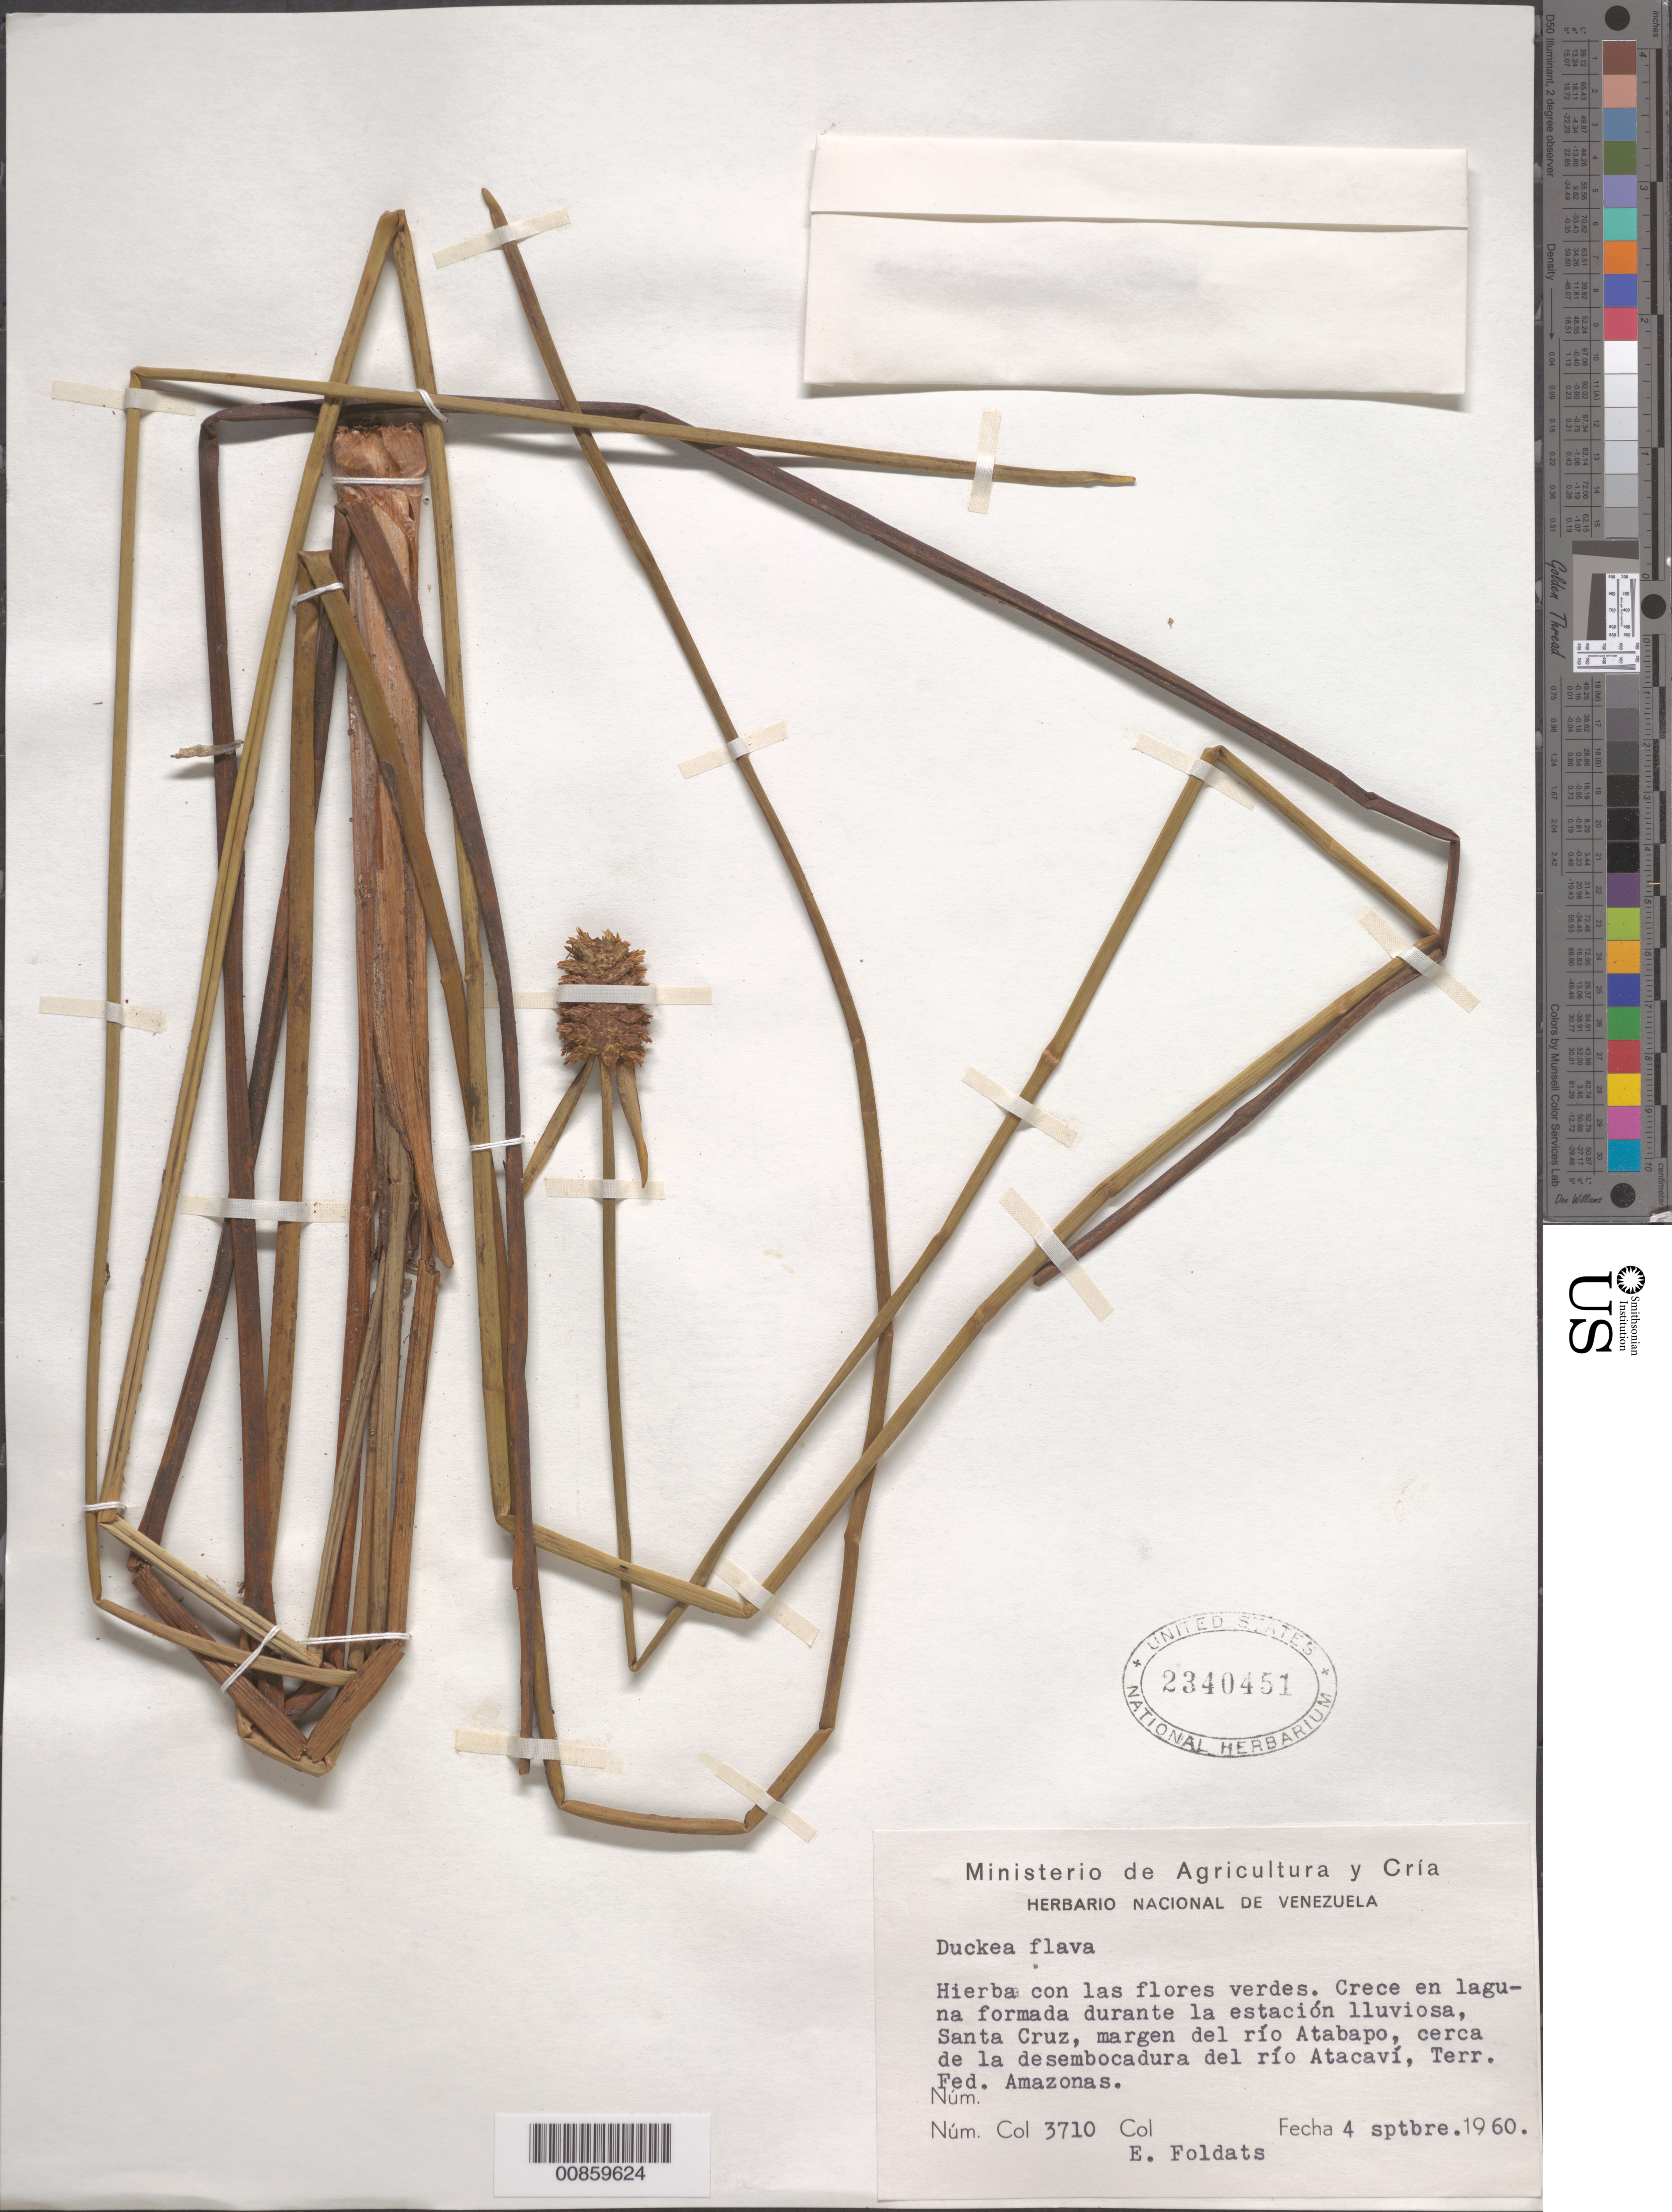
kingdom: Plantae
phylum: Tracheophyta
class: Liliopsida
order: Poales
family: Rapateaceae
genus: Duckea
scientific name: Duckea flava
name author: (Link) Maguire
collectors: E. Foldats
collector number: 3710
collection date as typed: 4-Sep-60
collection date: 1960-09-04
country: Venezuela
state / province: Amazonas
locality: Santa Cruz, Río Atabapo, near Río Atacavi, cerca de la desembocadura del Río Atacaví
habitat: Crece en laguna formada durante la estación lluviosa.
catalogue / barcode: US 2340451